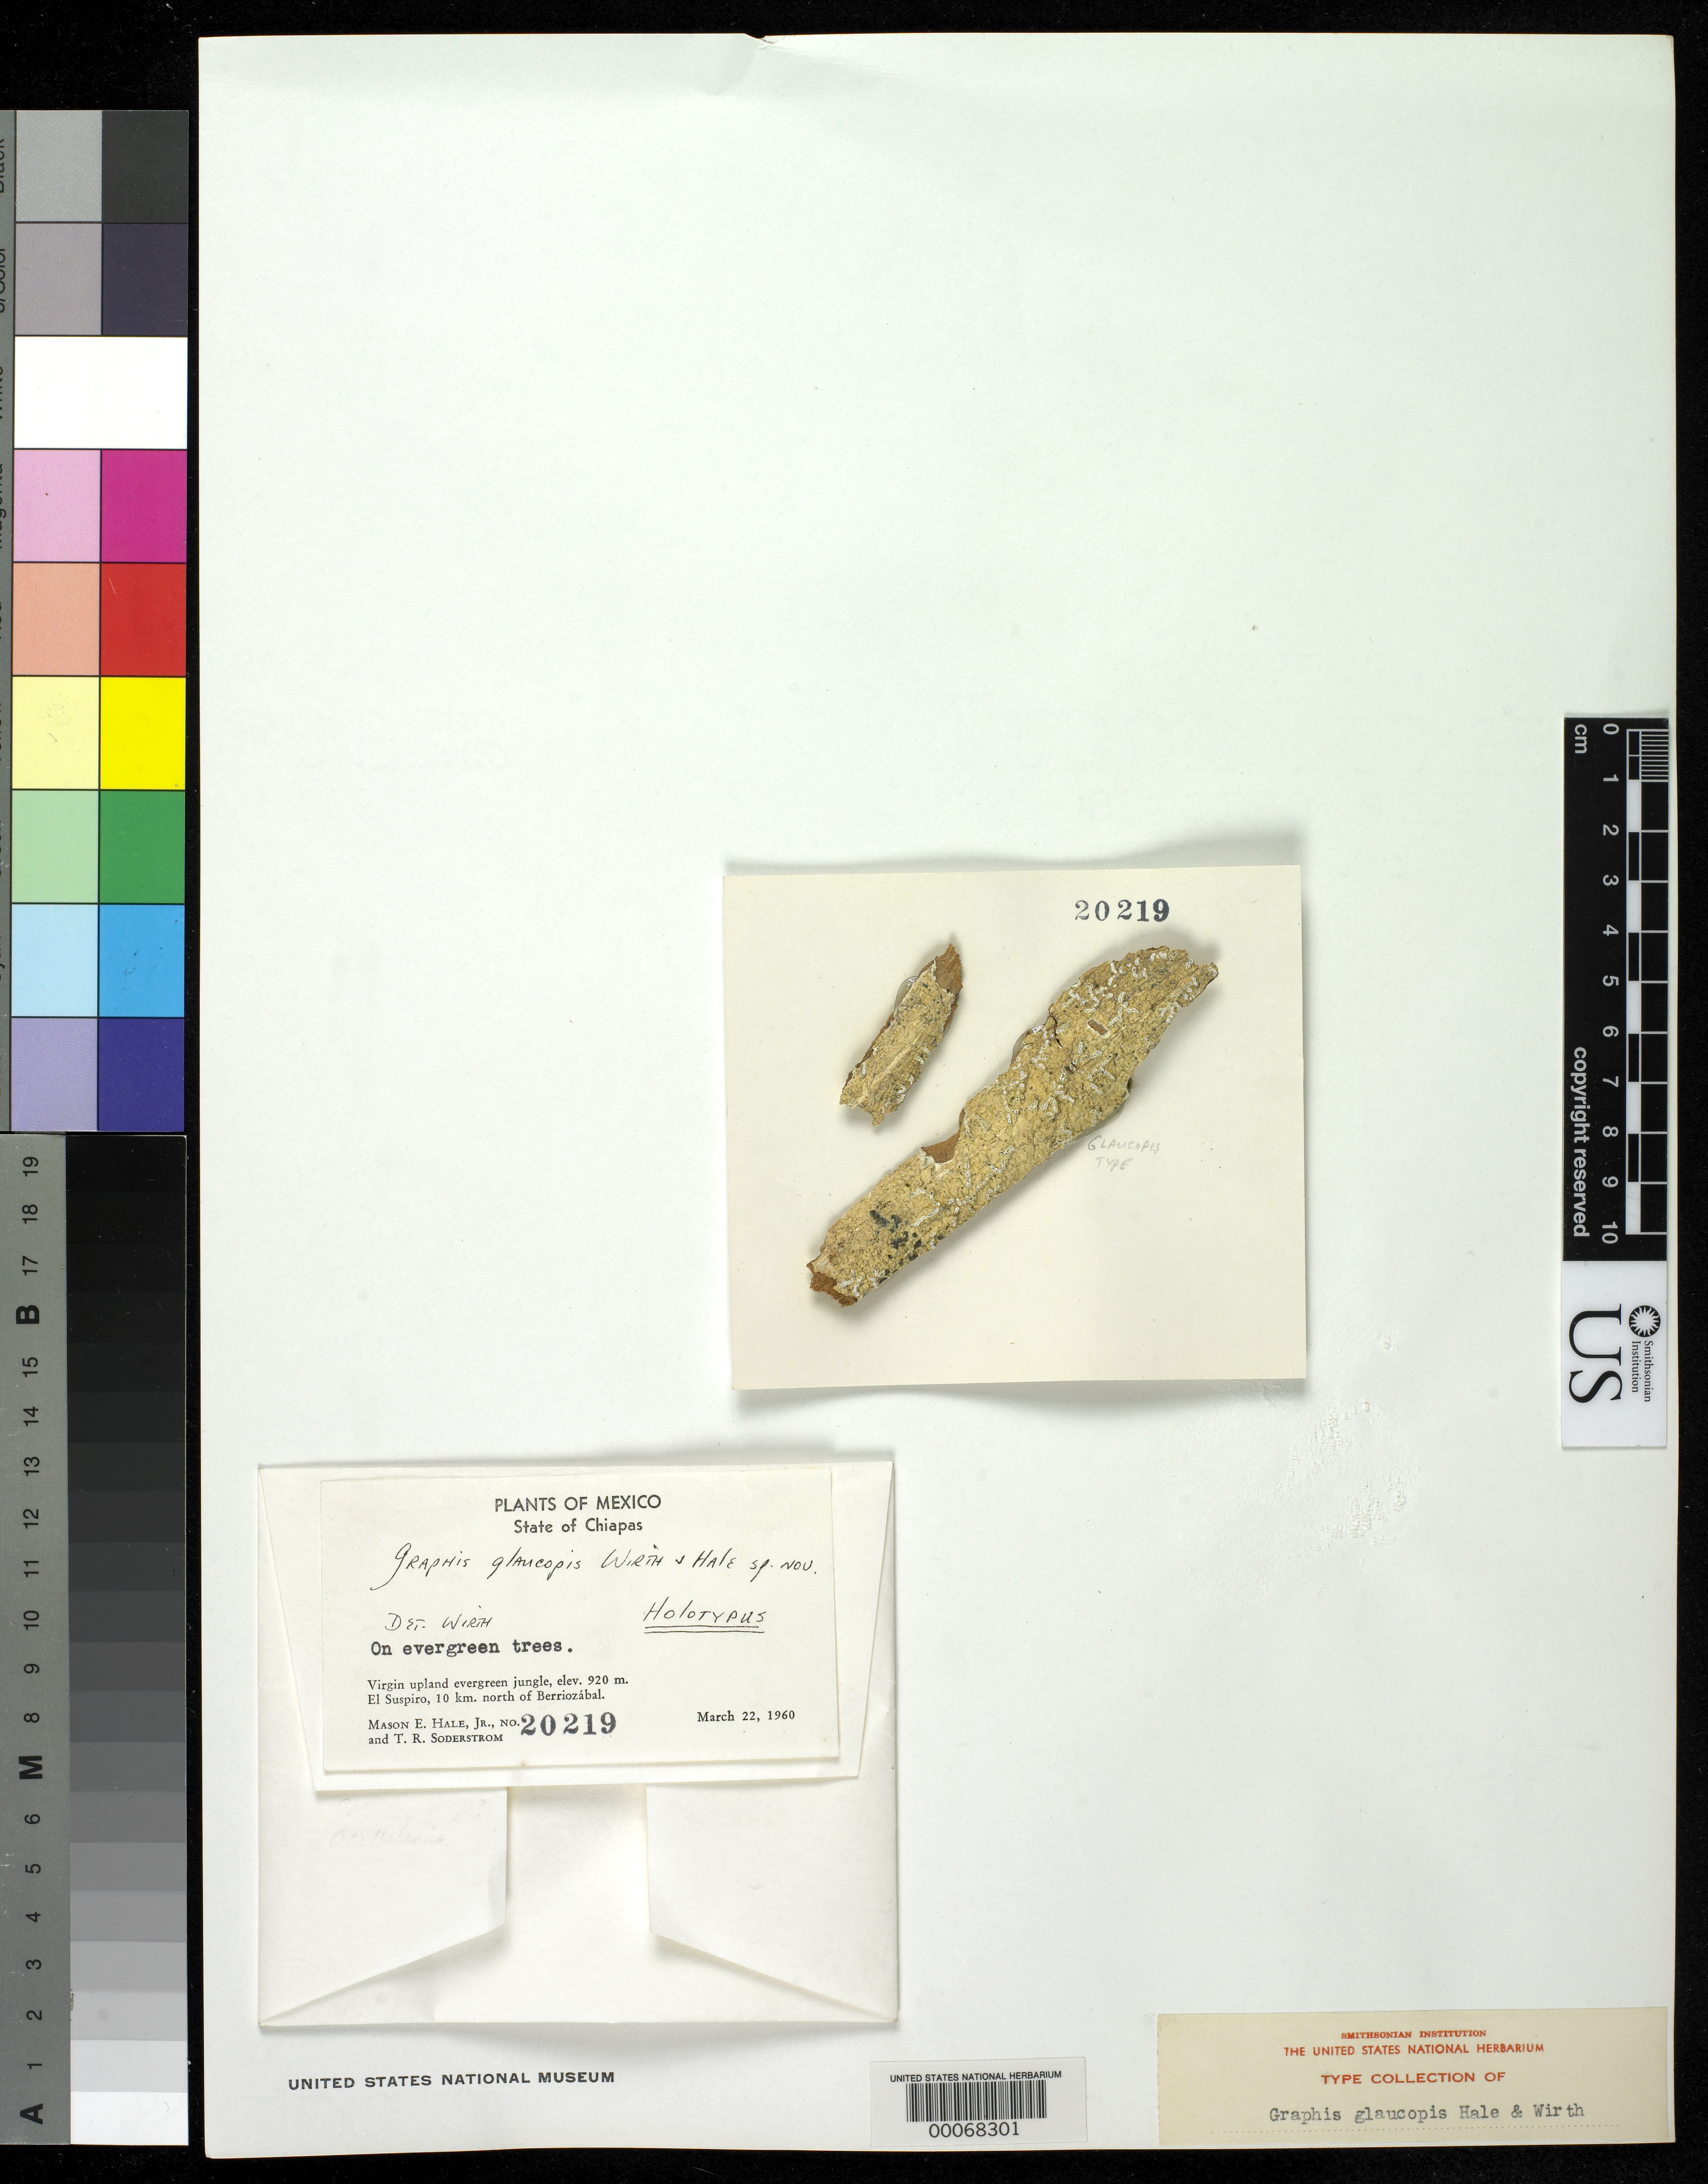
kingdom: Fungi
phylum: Ascomycota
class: Lecanoromycetes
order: Ostropales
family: Graphidaceae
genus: Graphis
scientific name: Graphis glaucopis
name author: M. Wirth & Hale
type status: Holotype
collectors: M. Hale & T. R. Soderstrom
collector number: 20219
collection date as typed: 22 Mar 1960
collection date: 1960-03-22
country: Mexico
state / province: Chiapas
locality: El Suspiro, 10 km N of Berriozabal.